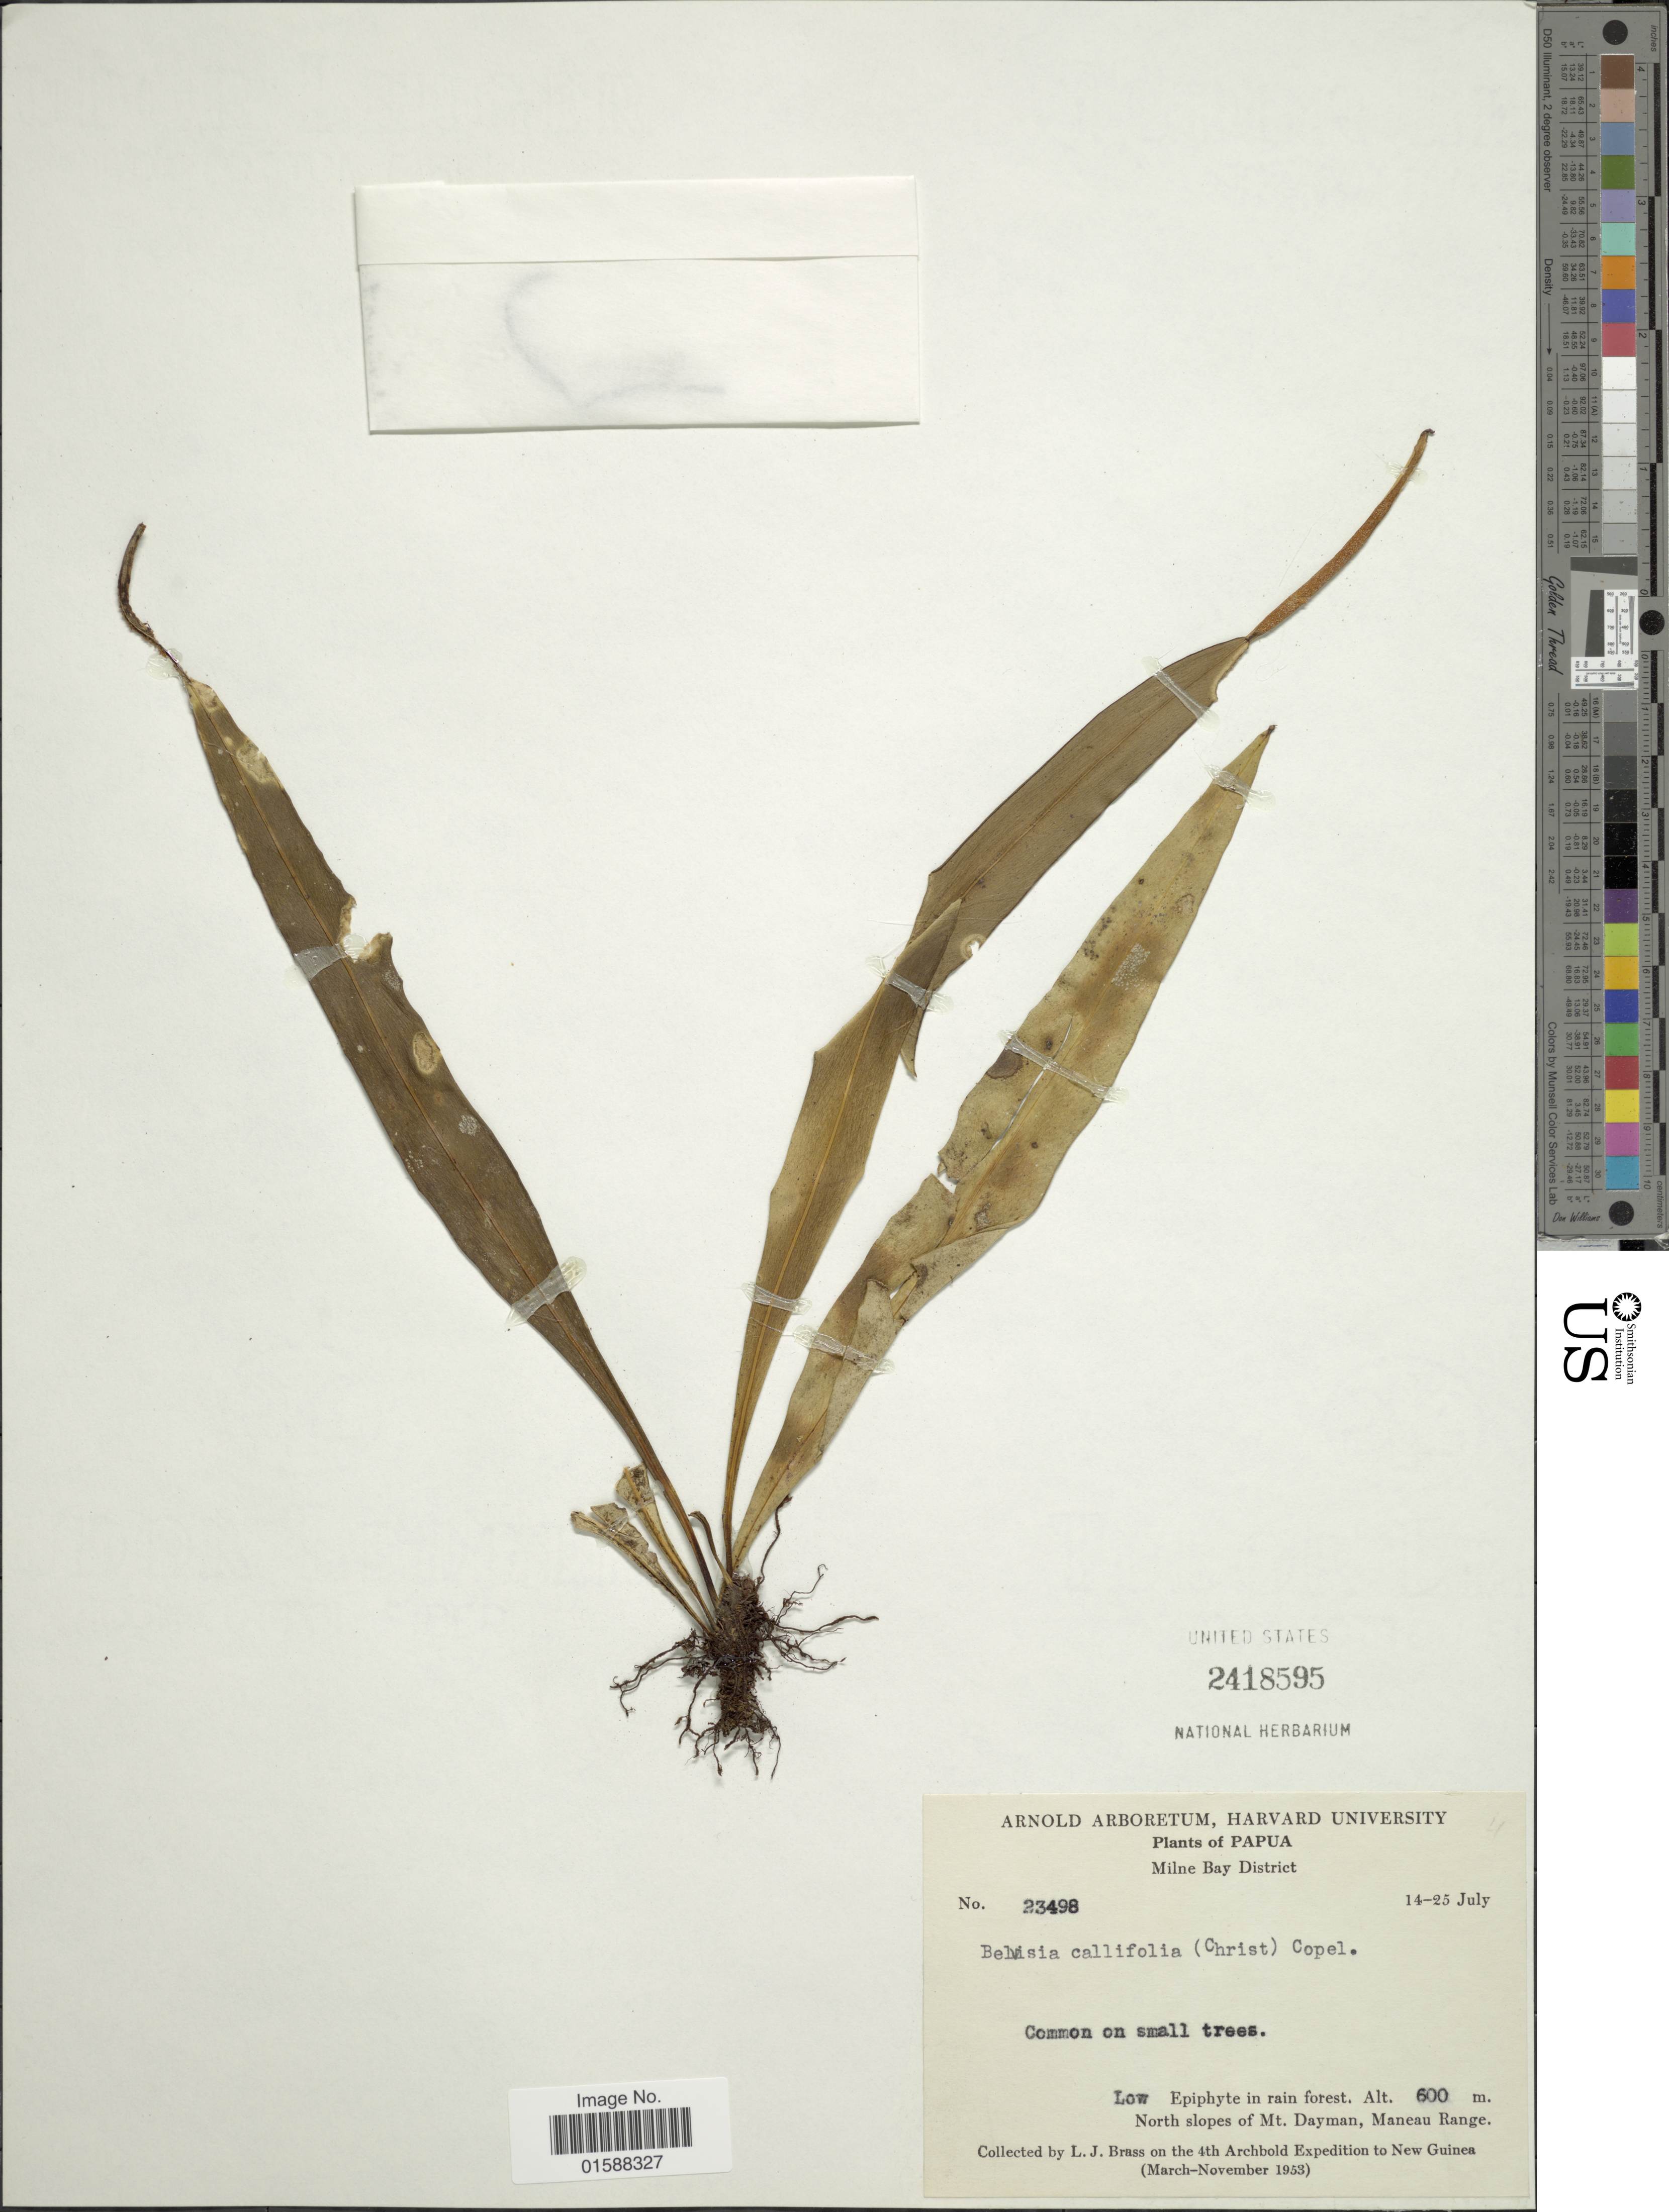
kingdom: Plantae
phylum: Tracheophyta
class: Polypodiopsida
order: Polypodiales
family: Polypodiaceae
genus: Lepisorus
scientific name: Lepisorus califolia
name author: (Christ)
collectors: L. J. Brass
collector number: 23498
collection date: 1953-07-14/1953-07-25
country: Papua New Guinea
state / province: Milne Bay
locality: Papua. North slopes of Mt. Dayman, Maneau Range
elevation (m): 600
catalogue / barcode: US 2418595